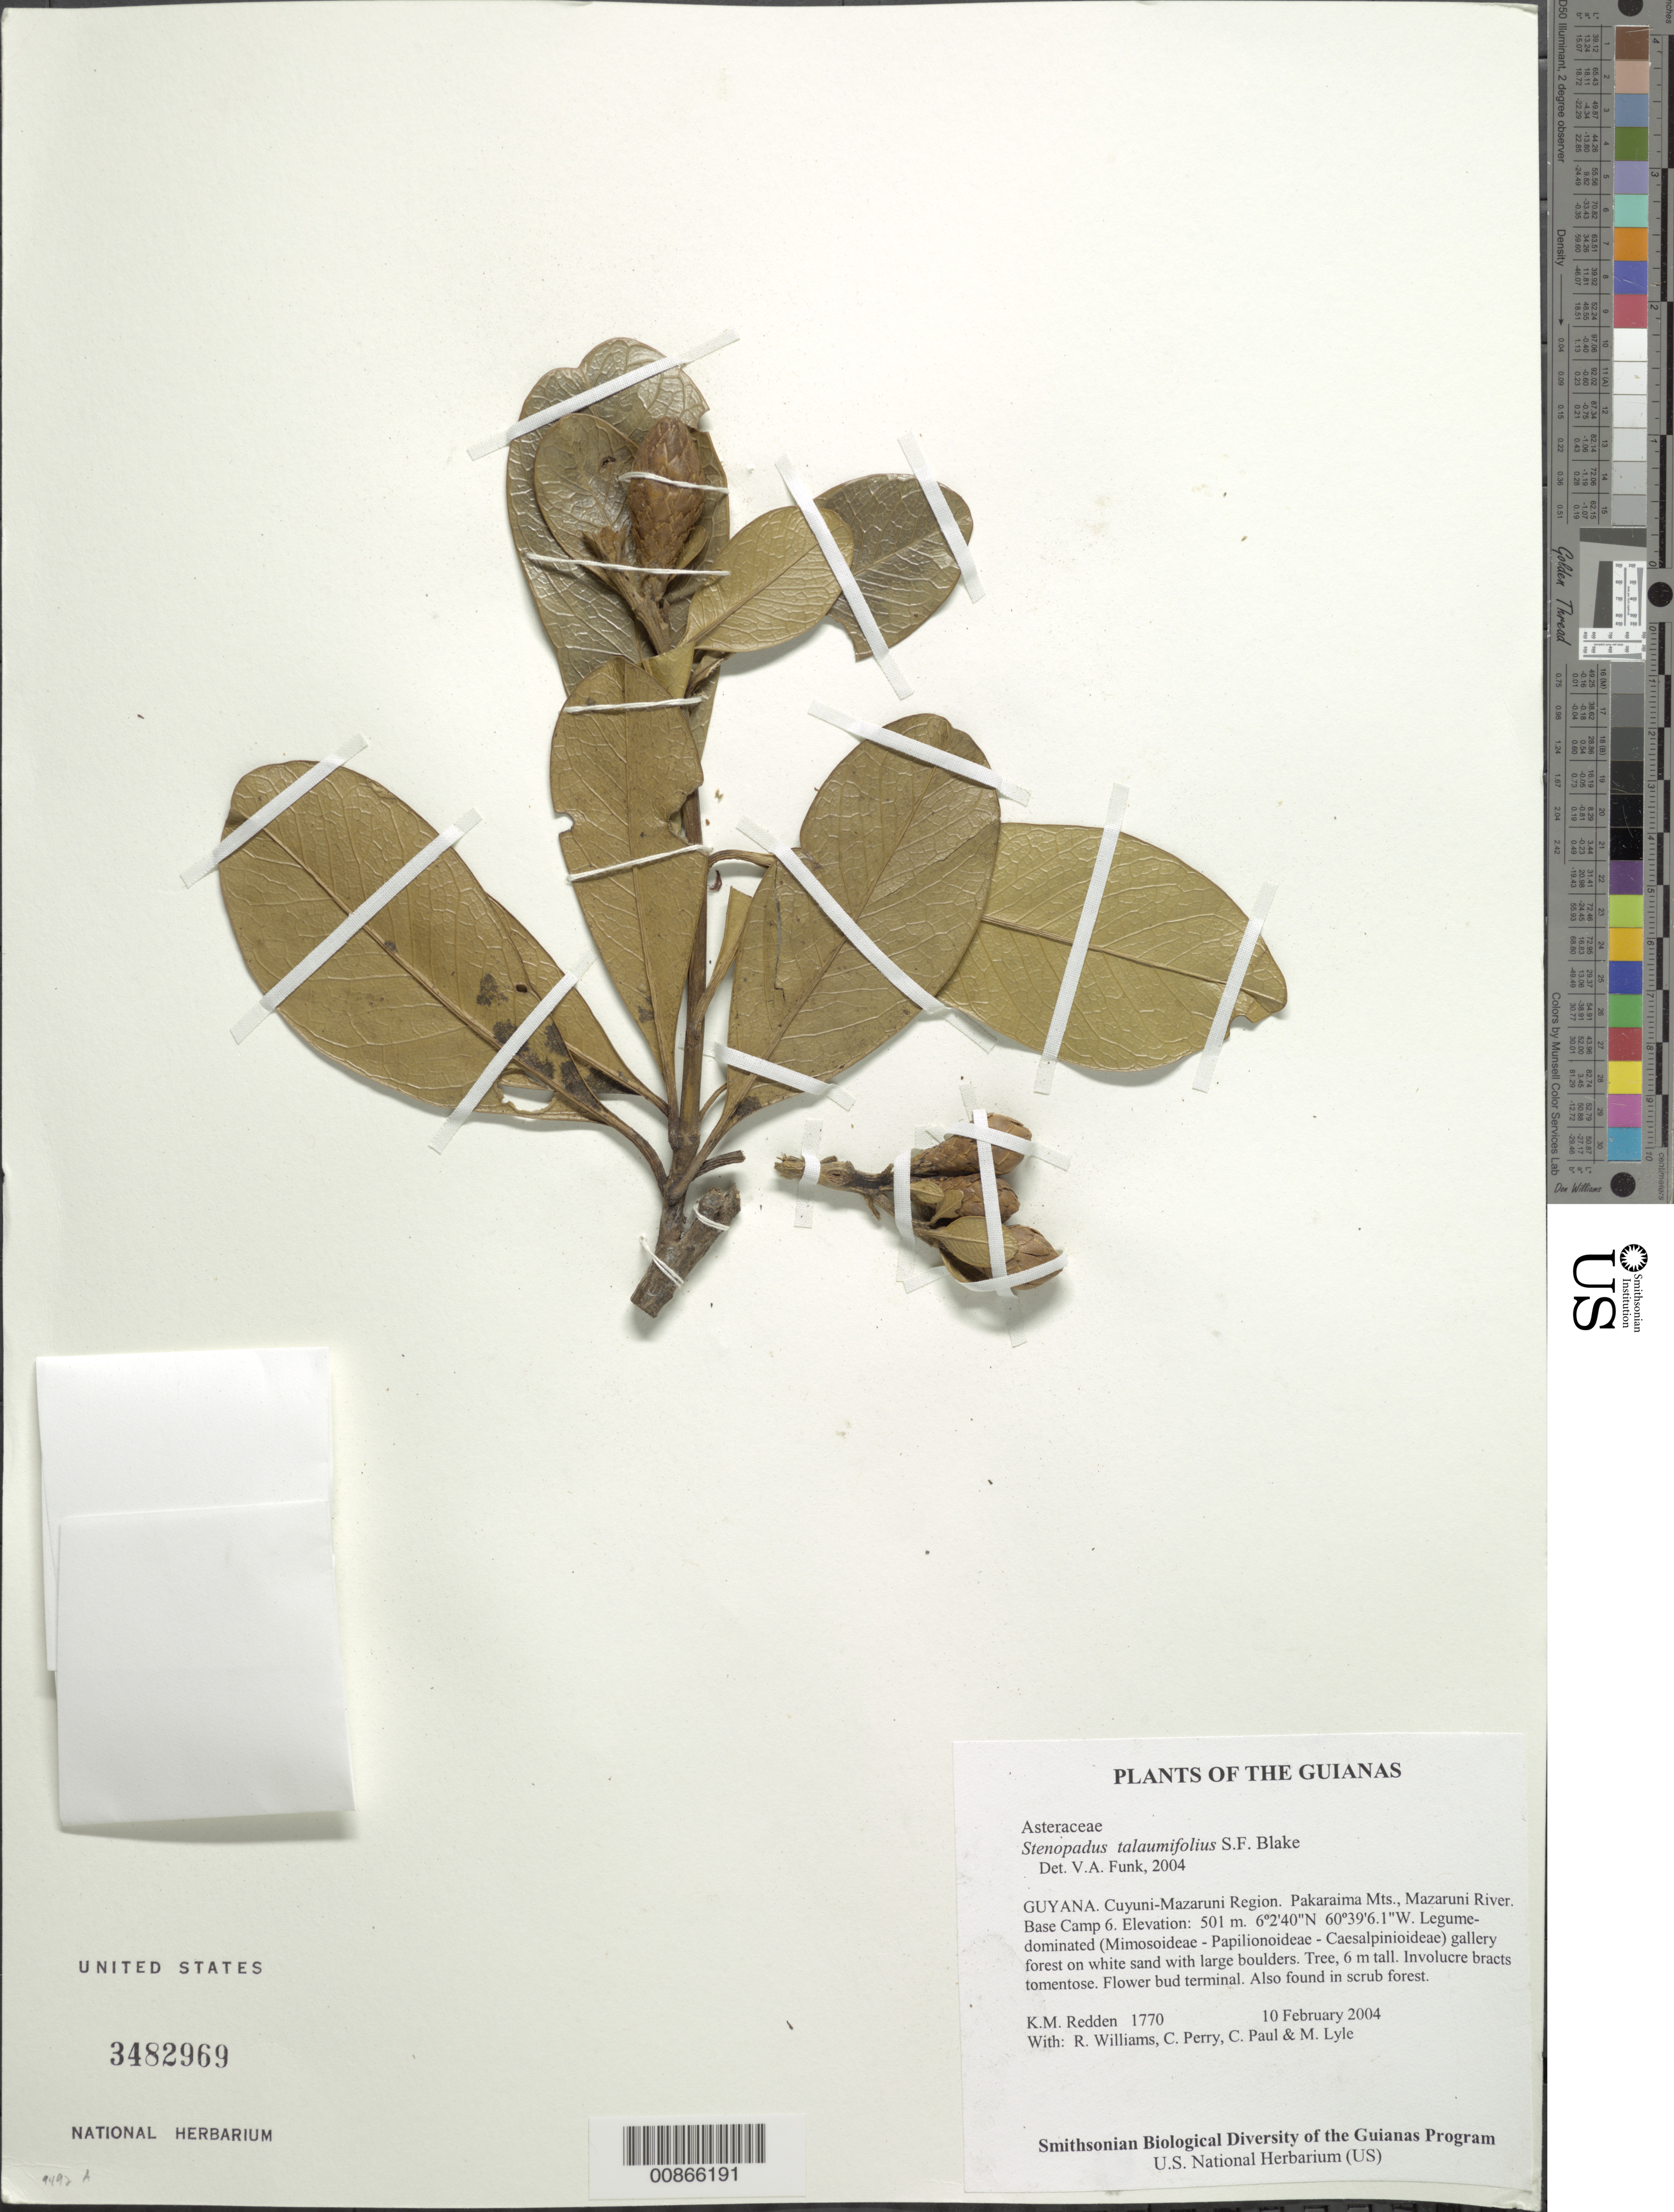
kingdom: Plantae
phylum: Tracheophyta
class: Magnoliopsida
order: Asterales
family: Asteraceae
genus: Stenopadus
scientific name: Stenopadus talaumifolius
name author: S.F. Blake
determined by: Funk, Vicki A., (BOT), Smithsonian Institution - National Museum of Natural History (UNITED STATES)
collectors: K. M. Redden, R. Williams, C. Perry, C. Paul & M. Lyle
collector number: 1770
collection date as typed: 10 February 2004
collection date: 2004-02-10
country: Guyana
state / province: Cuyuni-Mazaruni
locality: Pakaraima Mts., Mazaruni River. Base Camp 6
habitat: Legume-dominated (Mimosoideae - Papilionoideae - Caesalpinioideae) gallery forest on white sand with large boulders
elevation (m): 501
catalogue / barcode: US 3482969